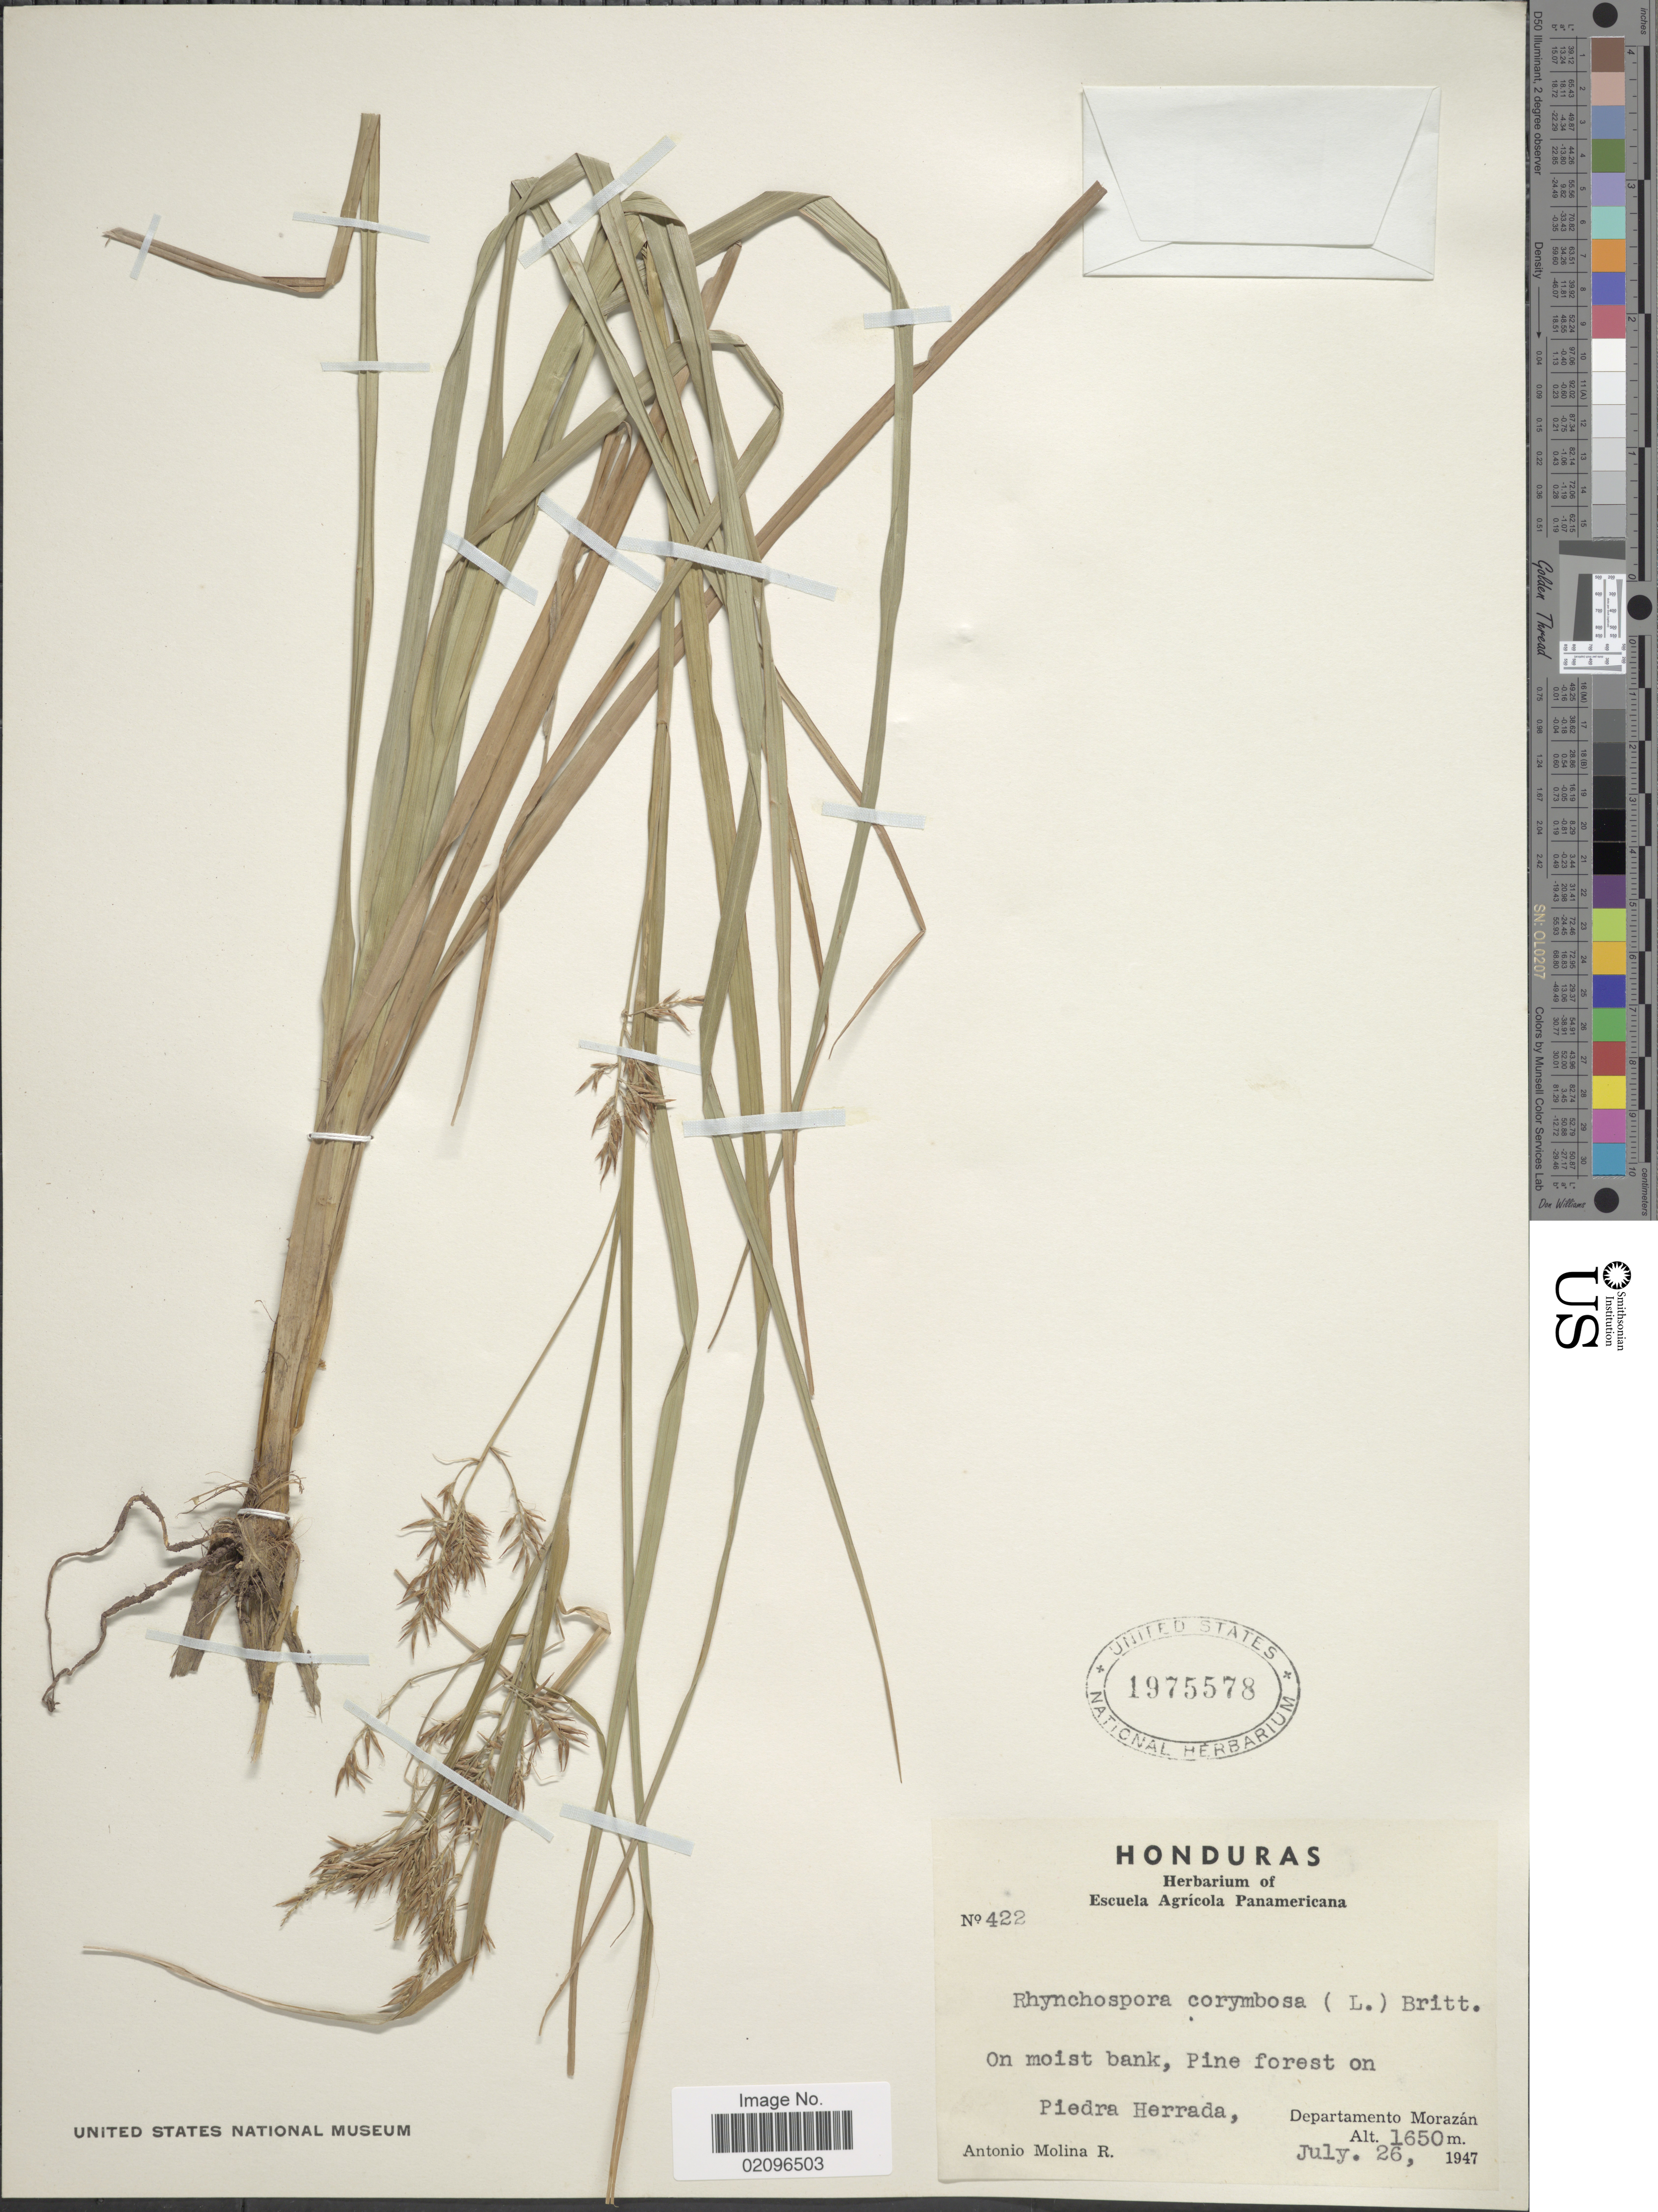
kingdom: Plantae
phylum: Tracheophyta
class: Liliopsida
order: Poales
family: Cyperaceae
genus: Rhynchospora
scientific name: Rhynchospora sp.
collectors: A. Molina R.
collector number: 422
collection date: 1947-07-26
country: Honduras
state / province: Fco. Morazán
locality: Honduras, On moist bank, Pine forest on Piedra Herrada, Departamento Morazan.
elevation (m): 1650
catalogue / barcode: US 1975578